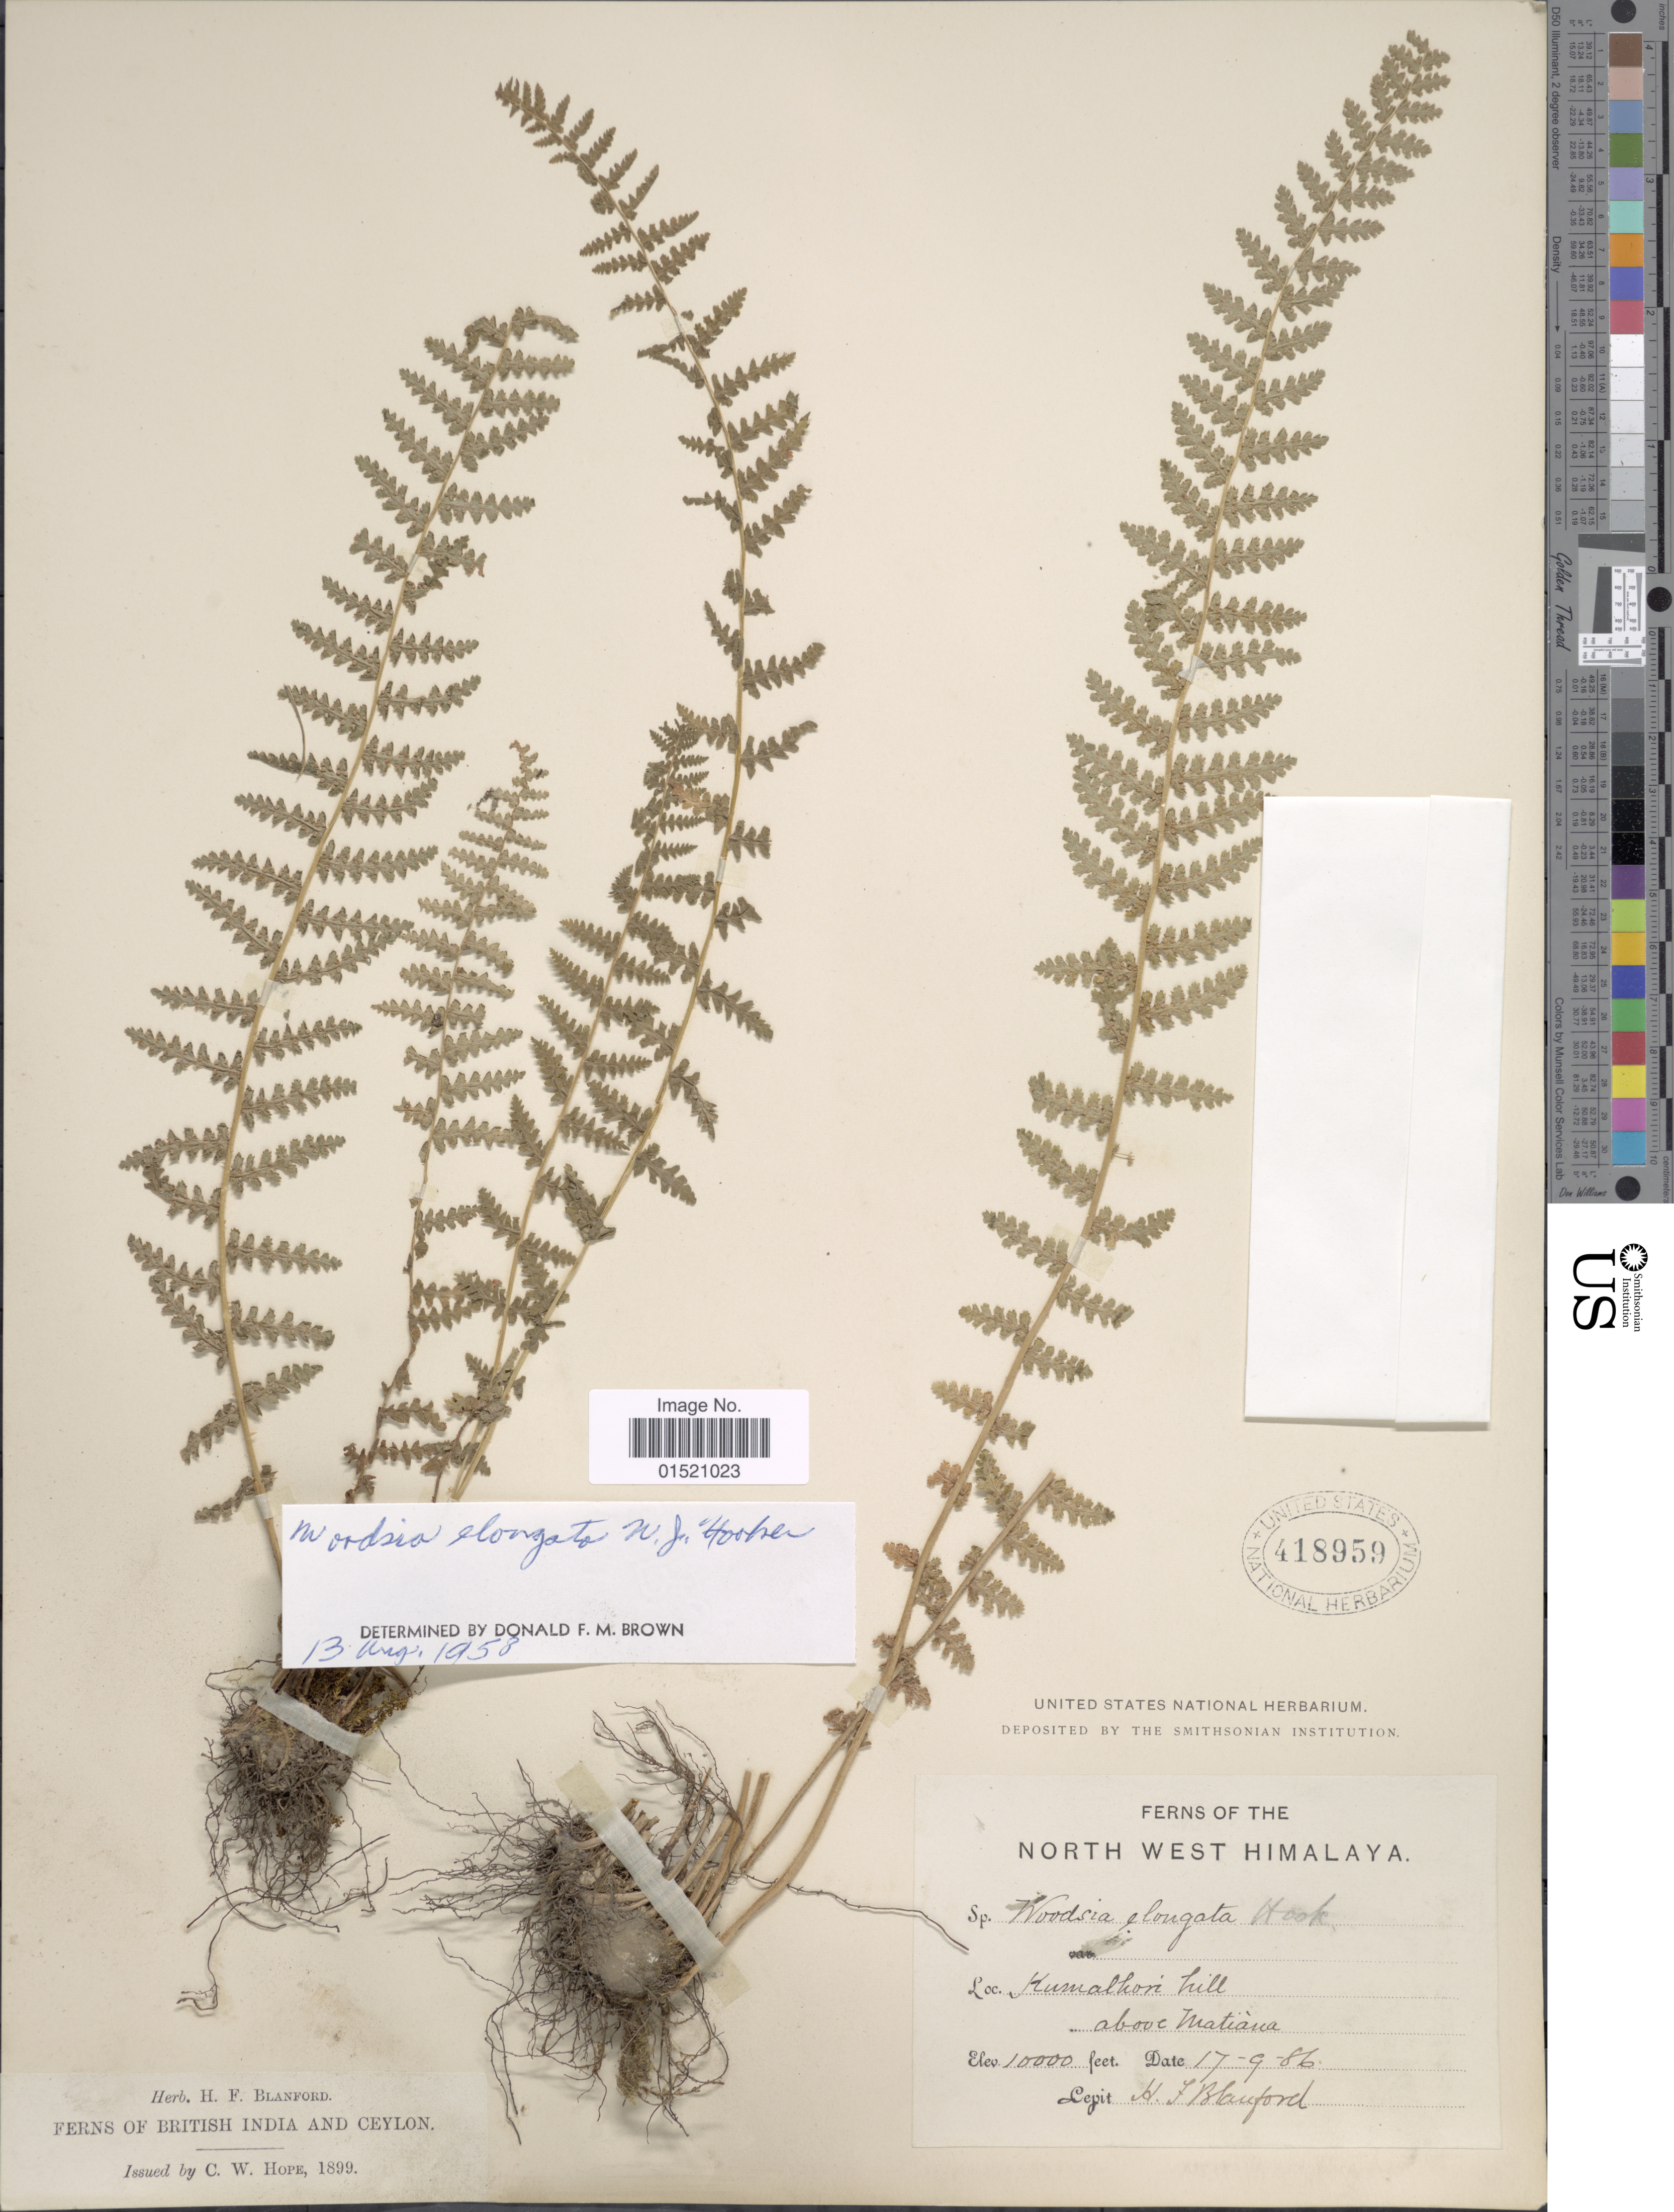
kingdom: Plantae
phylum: Tracheophyta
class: Polypodiopsida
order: Polypodiales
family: Woodsiaceae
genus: Woodsia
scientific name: Woodsia elongata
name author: Hook.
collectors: H. Blanford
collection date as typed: Transcribed d/m/y: 17/9/86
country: India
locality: North West Himalaya, Kumalkori hill above Matiana [interpreted]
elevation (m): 3048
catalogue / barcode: US 418959